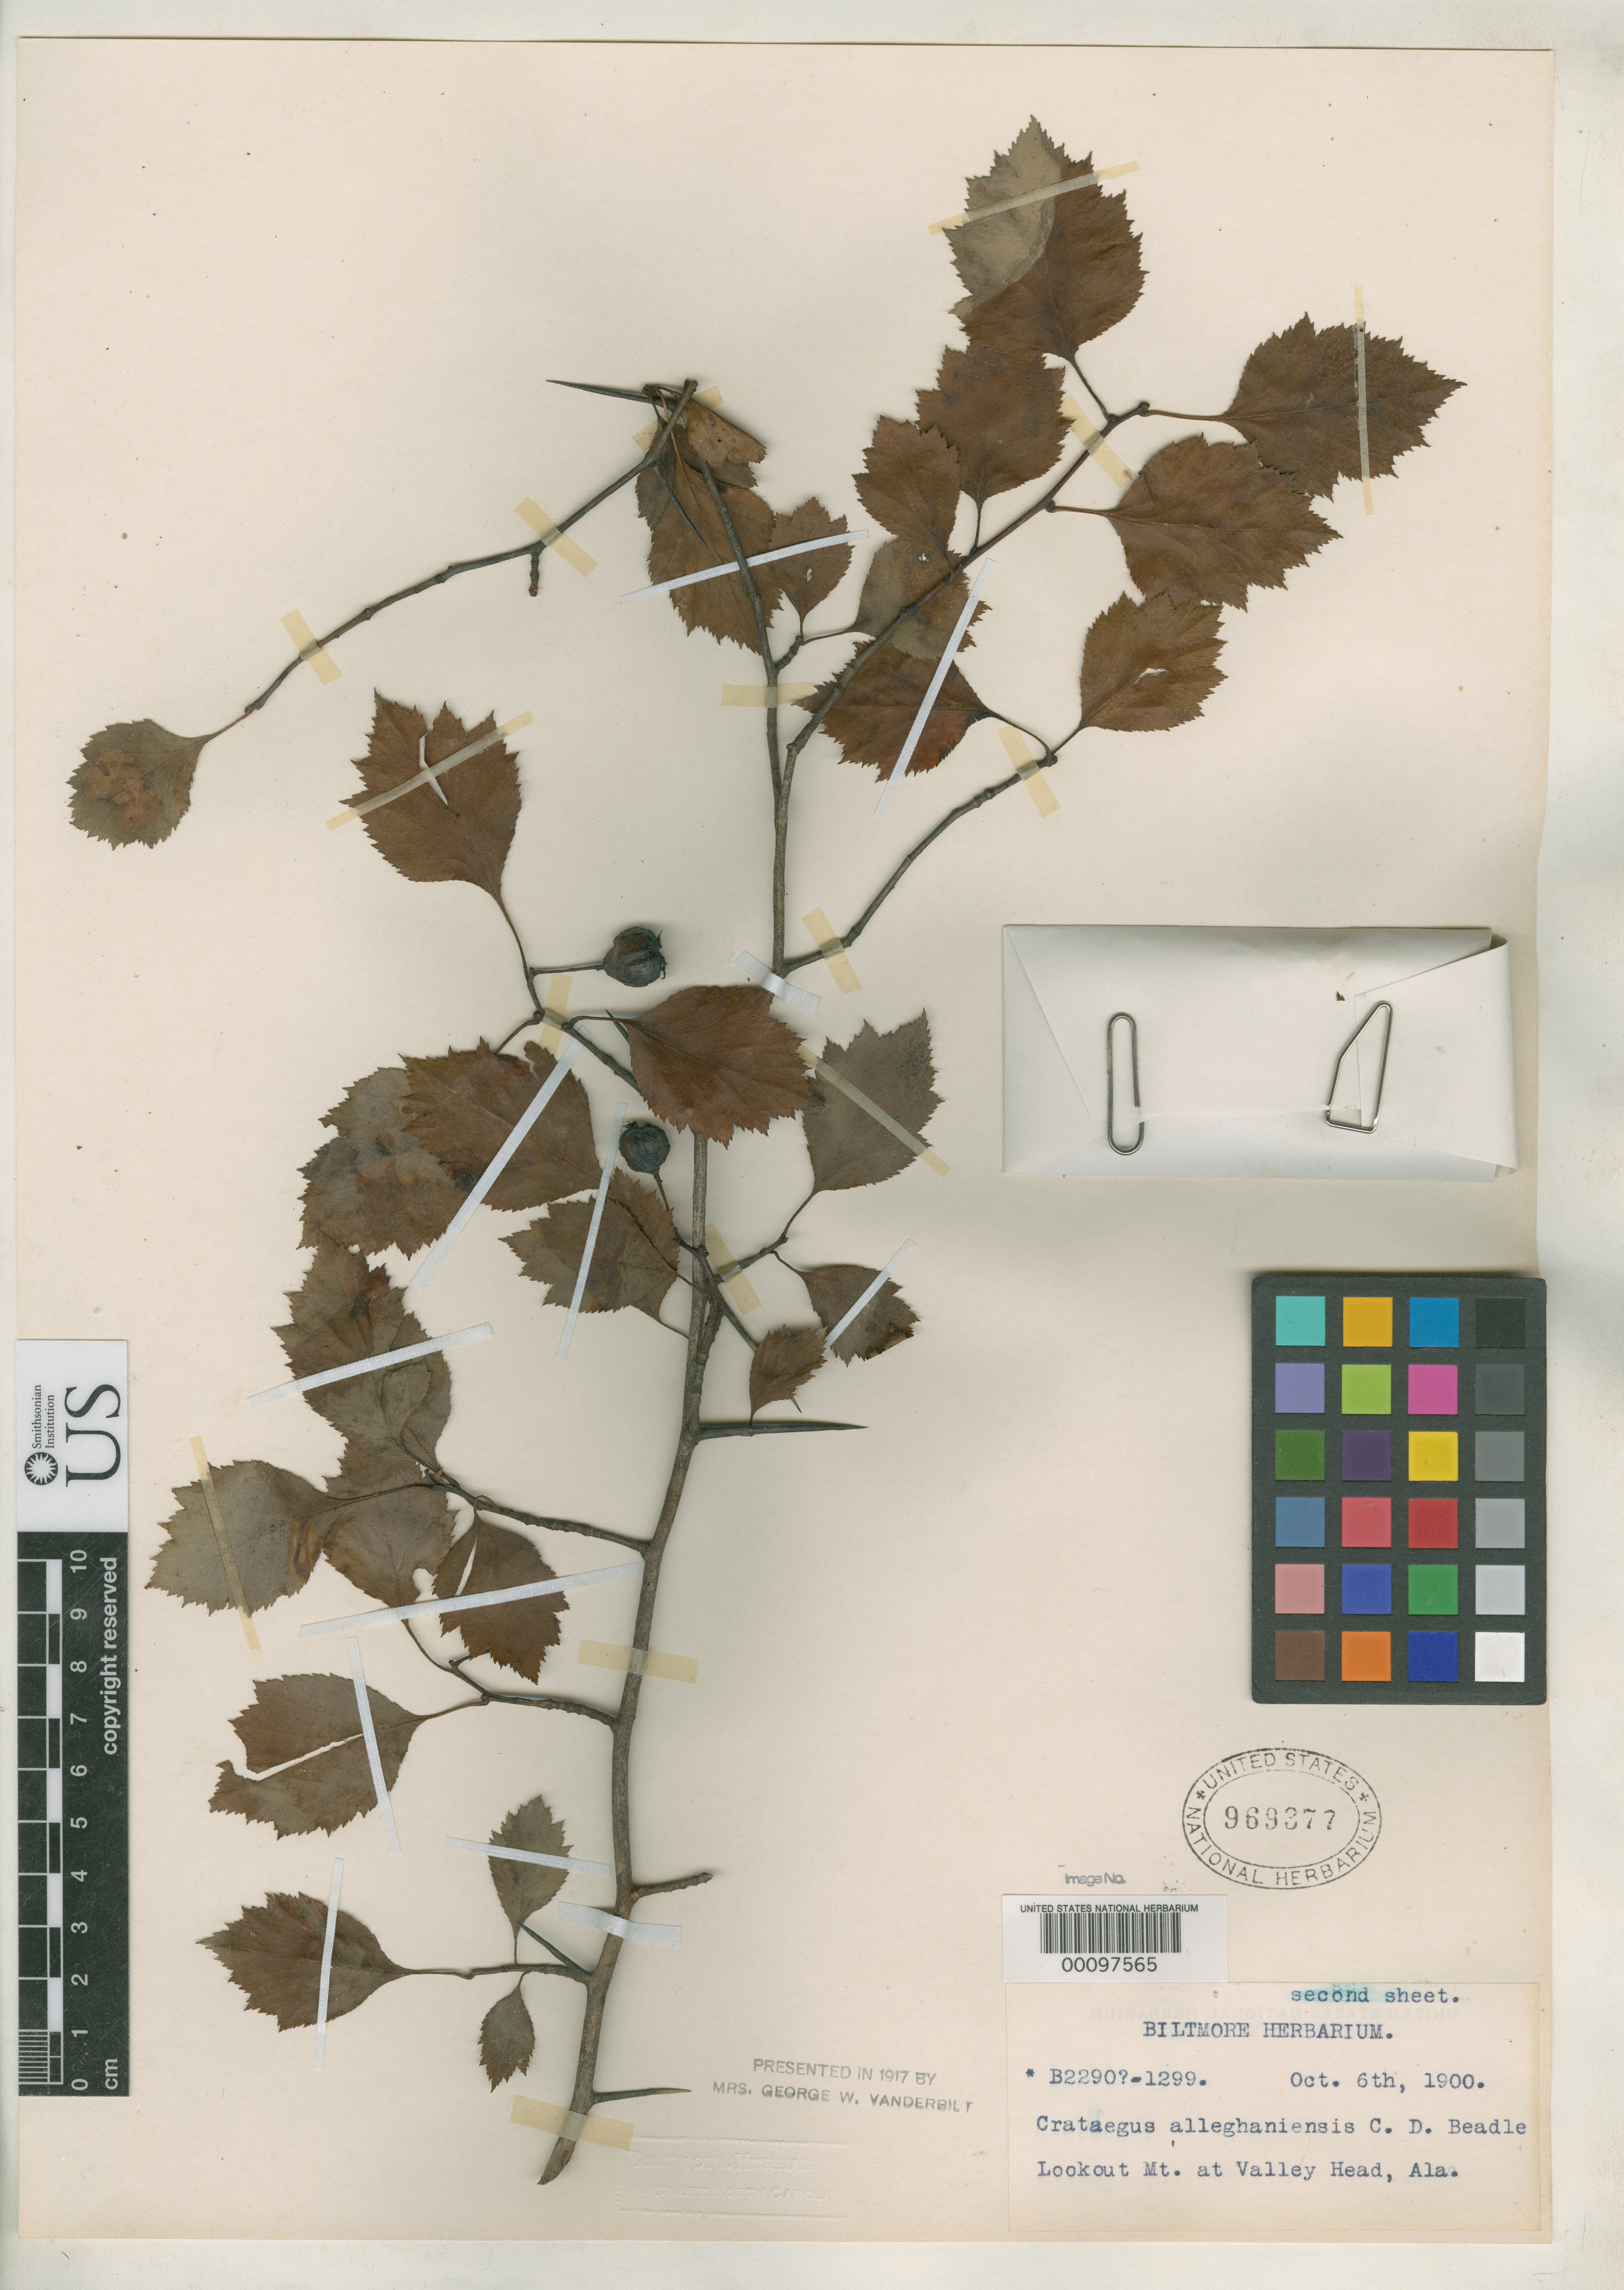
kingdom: Plantae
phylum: Tracheophyta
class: Magnoliopsida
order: Rosales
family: Rosaceae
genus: Crataegus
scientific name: Crataegus alleghaniensis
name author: Beadle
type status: Type Collection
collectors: ex herb. Biltmore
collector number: B 2290? = 1299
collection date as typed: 06 Oct 1900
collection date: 1900-10-06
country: United States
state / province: Alabama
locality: Lookout Mt. at Valley Head, Ala.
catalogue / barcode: US 969377